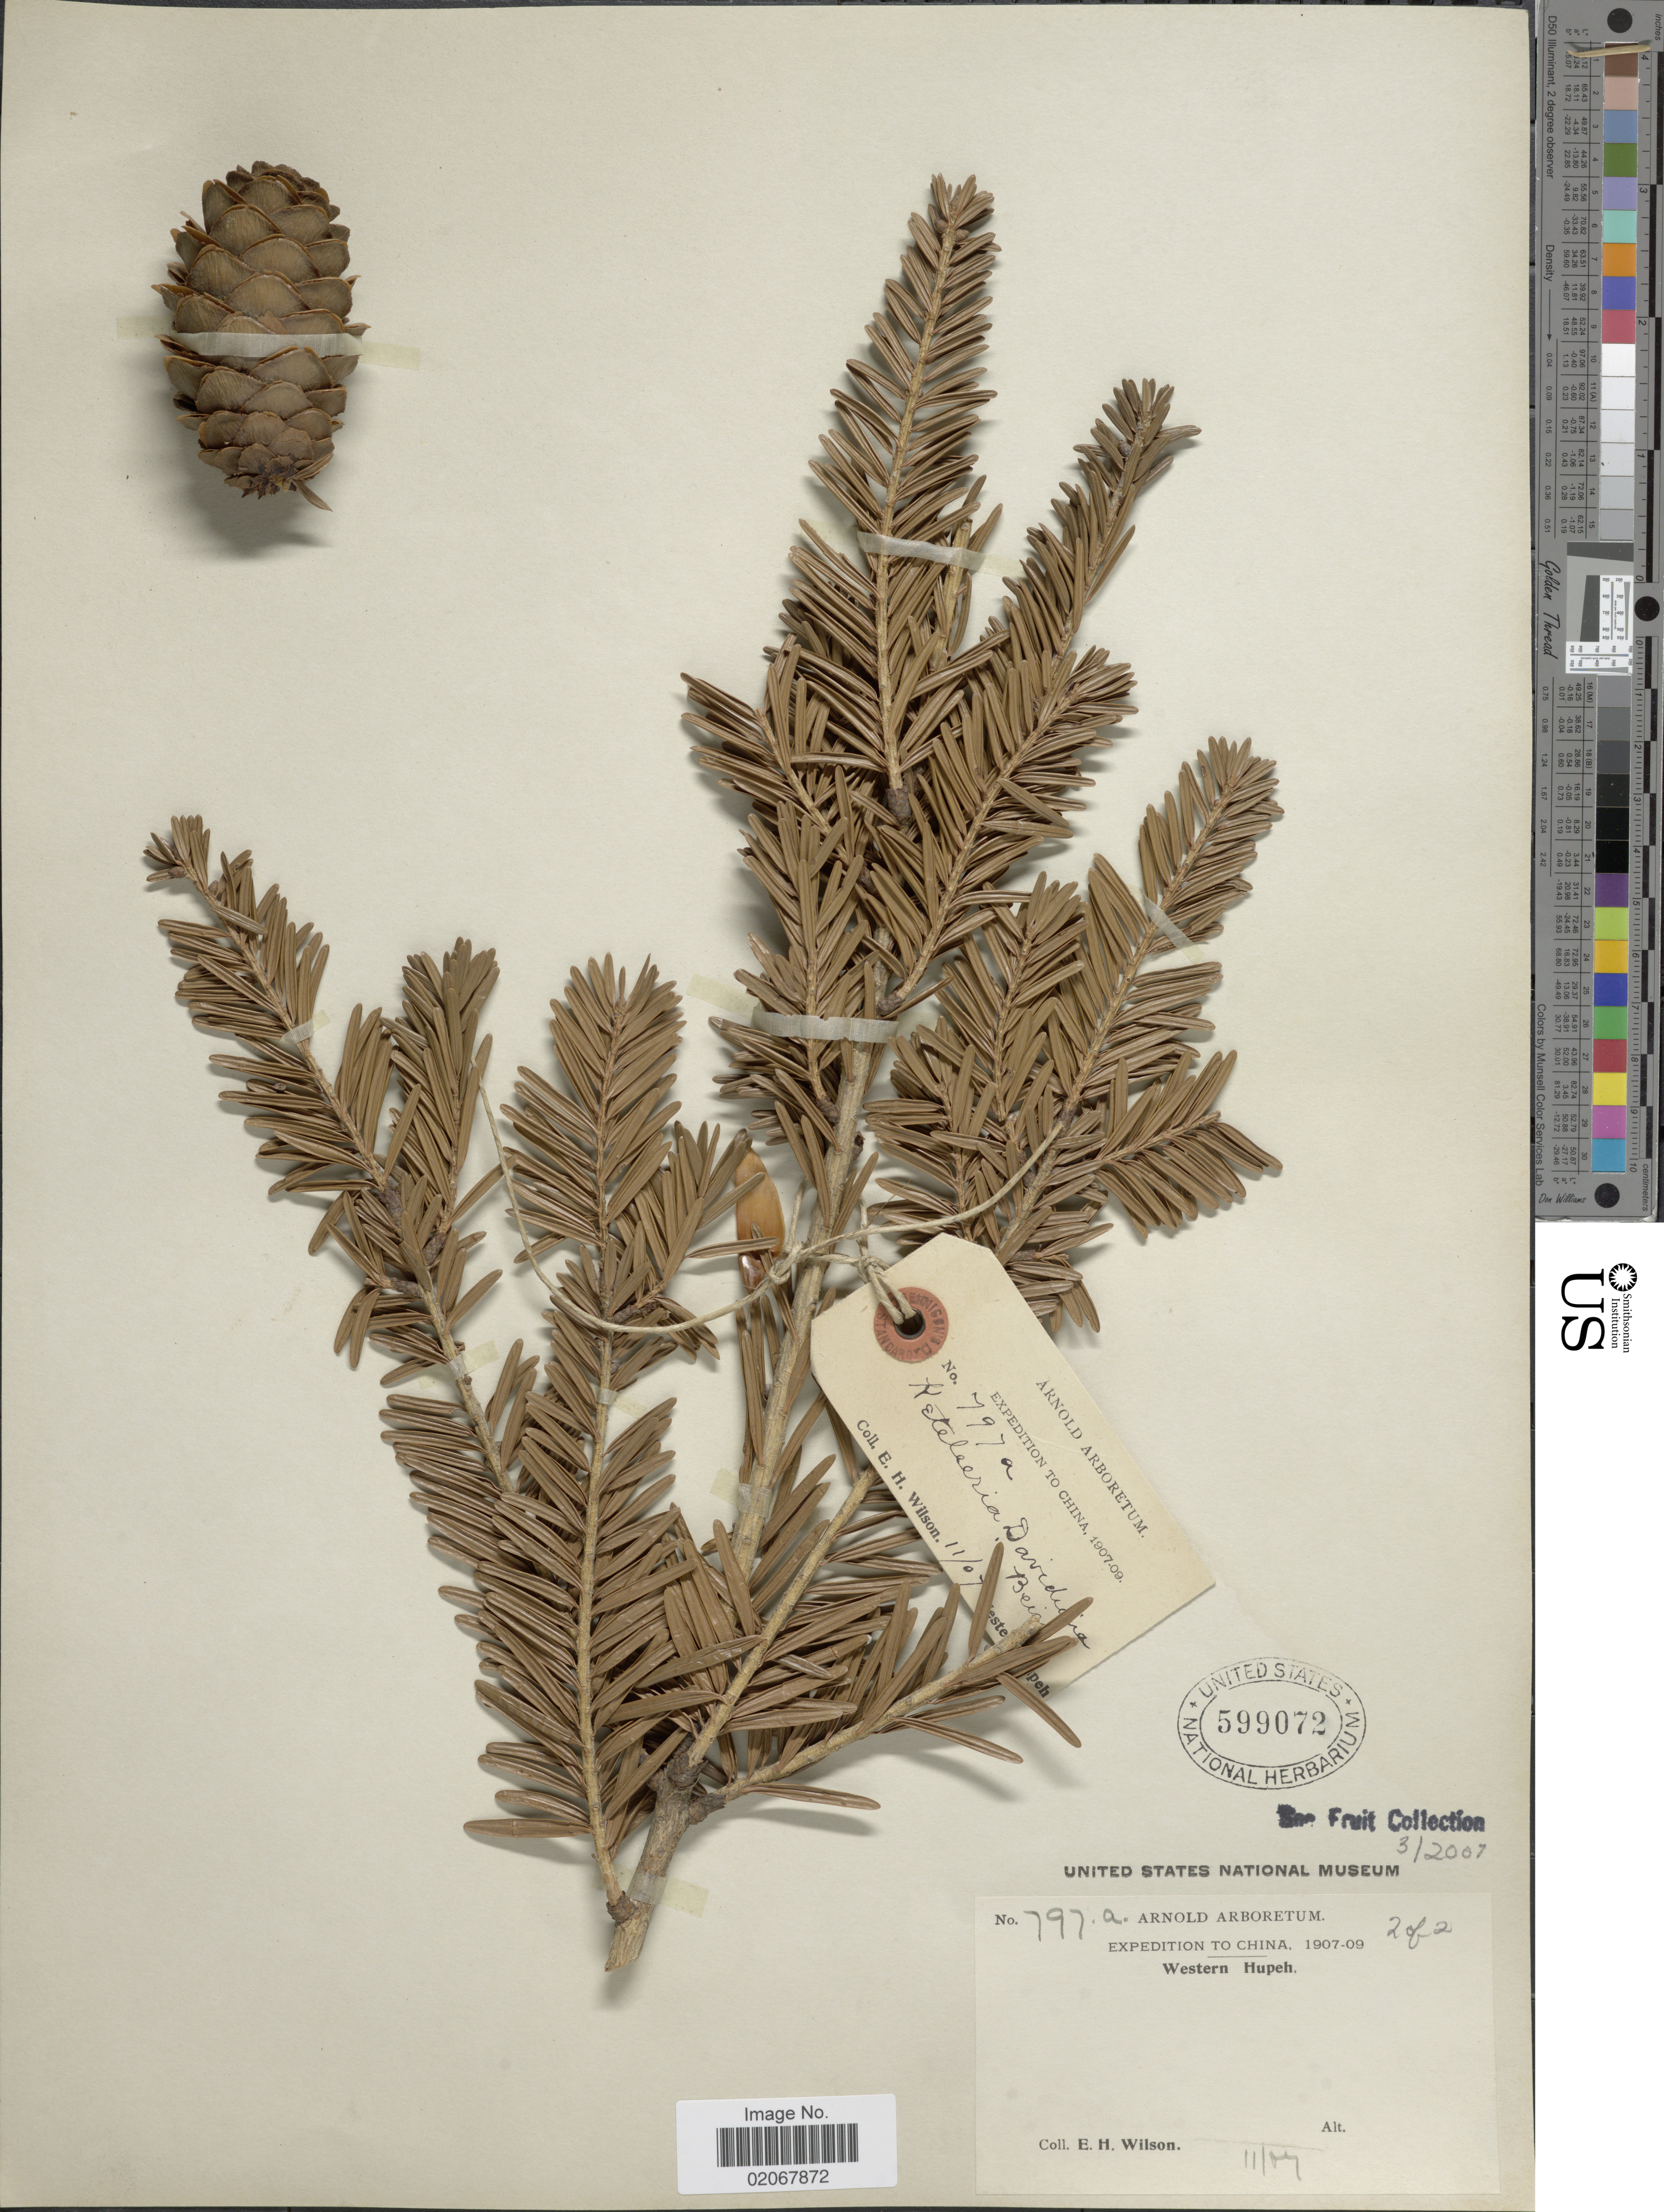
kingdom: Plantae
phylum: Tracheophyta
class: Pinopsida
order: Pinales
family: Pinaceae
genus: Keteleeria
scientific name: Keteleeria davidiana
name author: (Bertrand) Beissn.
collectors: E. Wilson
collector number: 797a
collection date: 1907-05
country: China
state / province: Hubei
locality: Western Hupeh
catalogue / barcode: US 599072